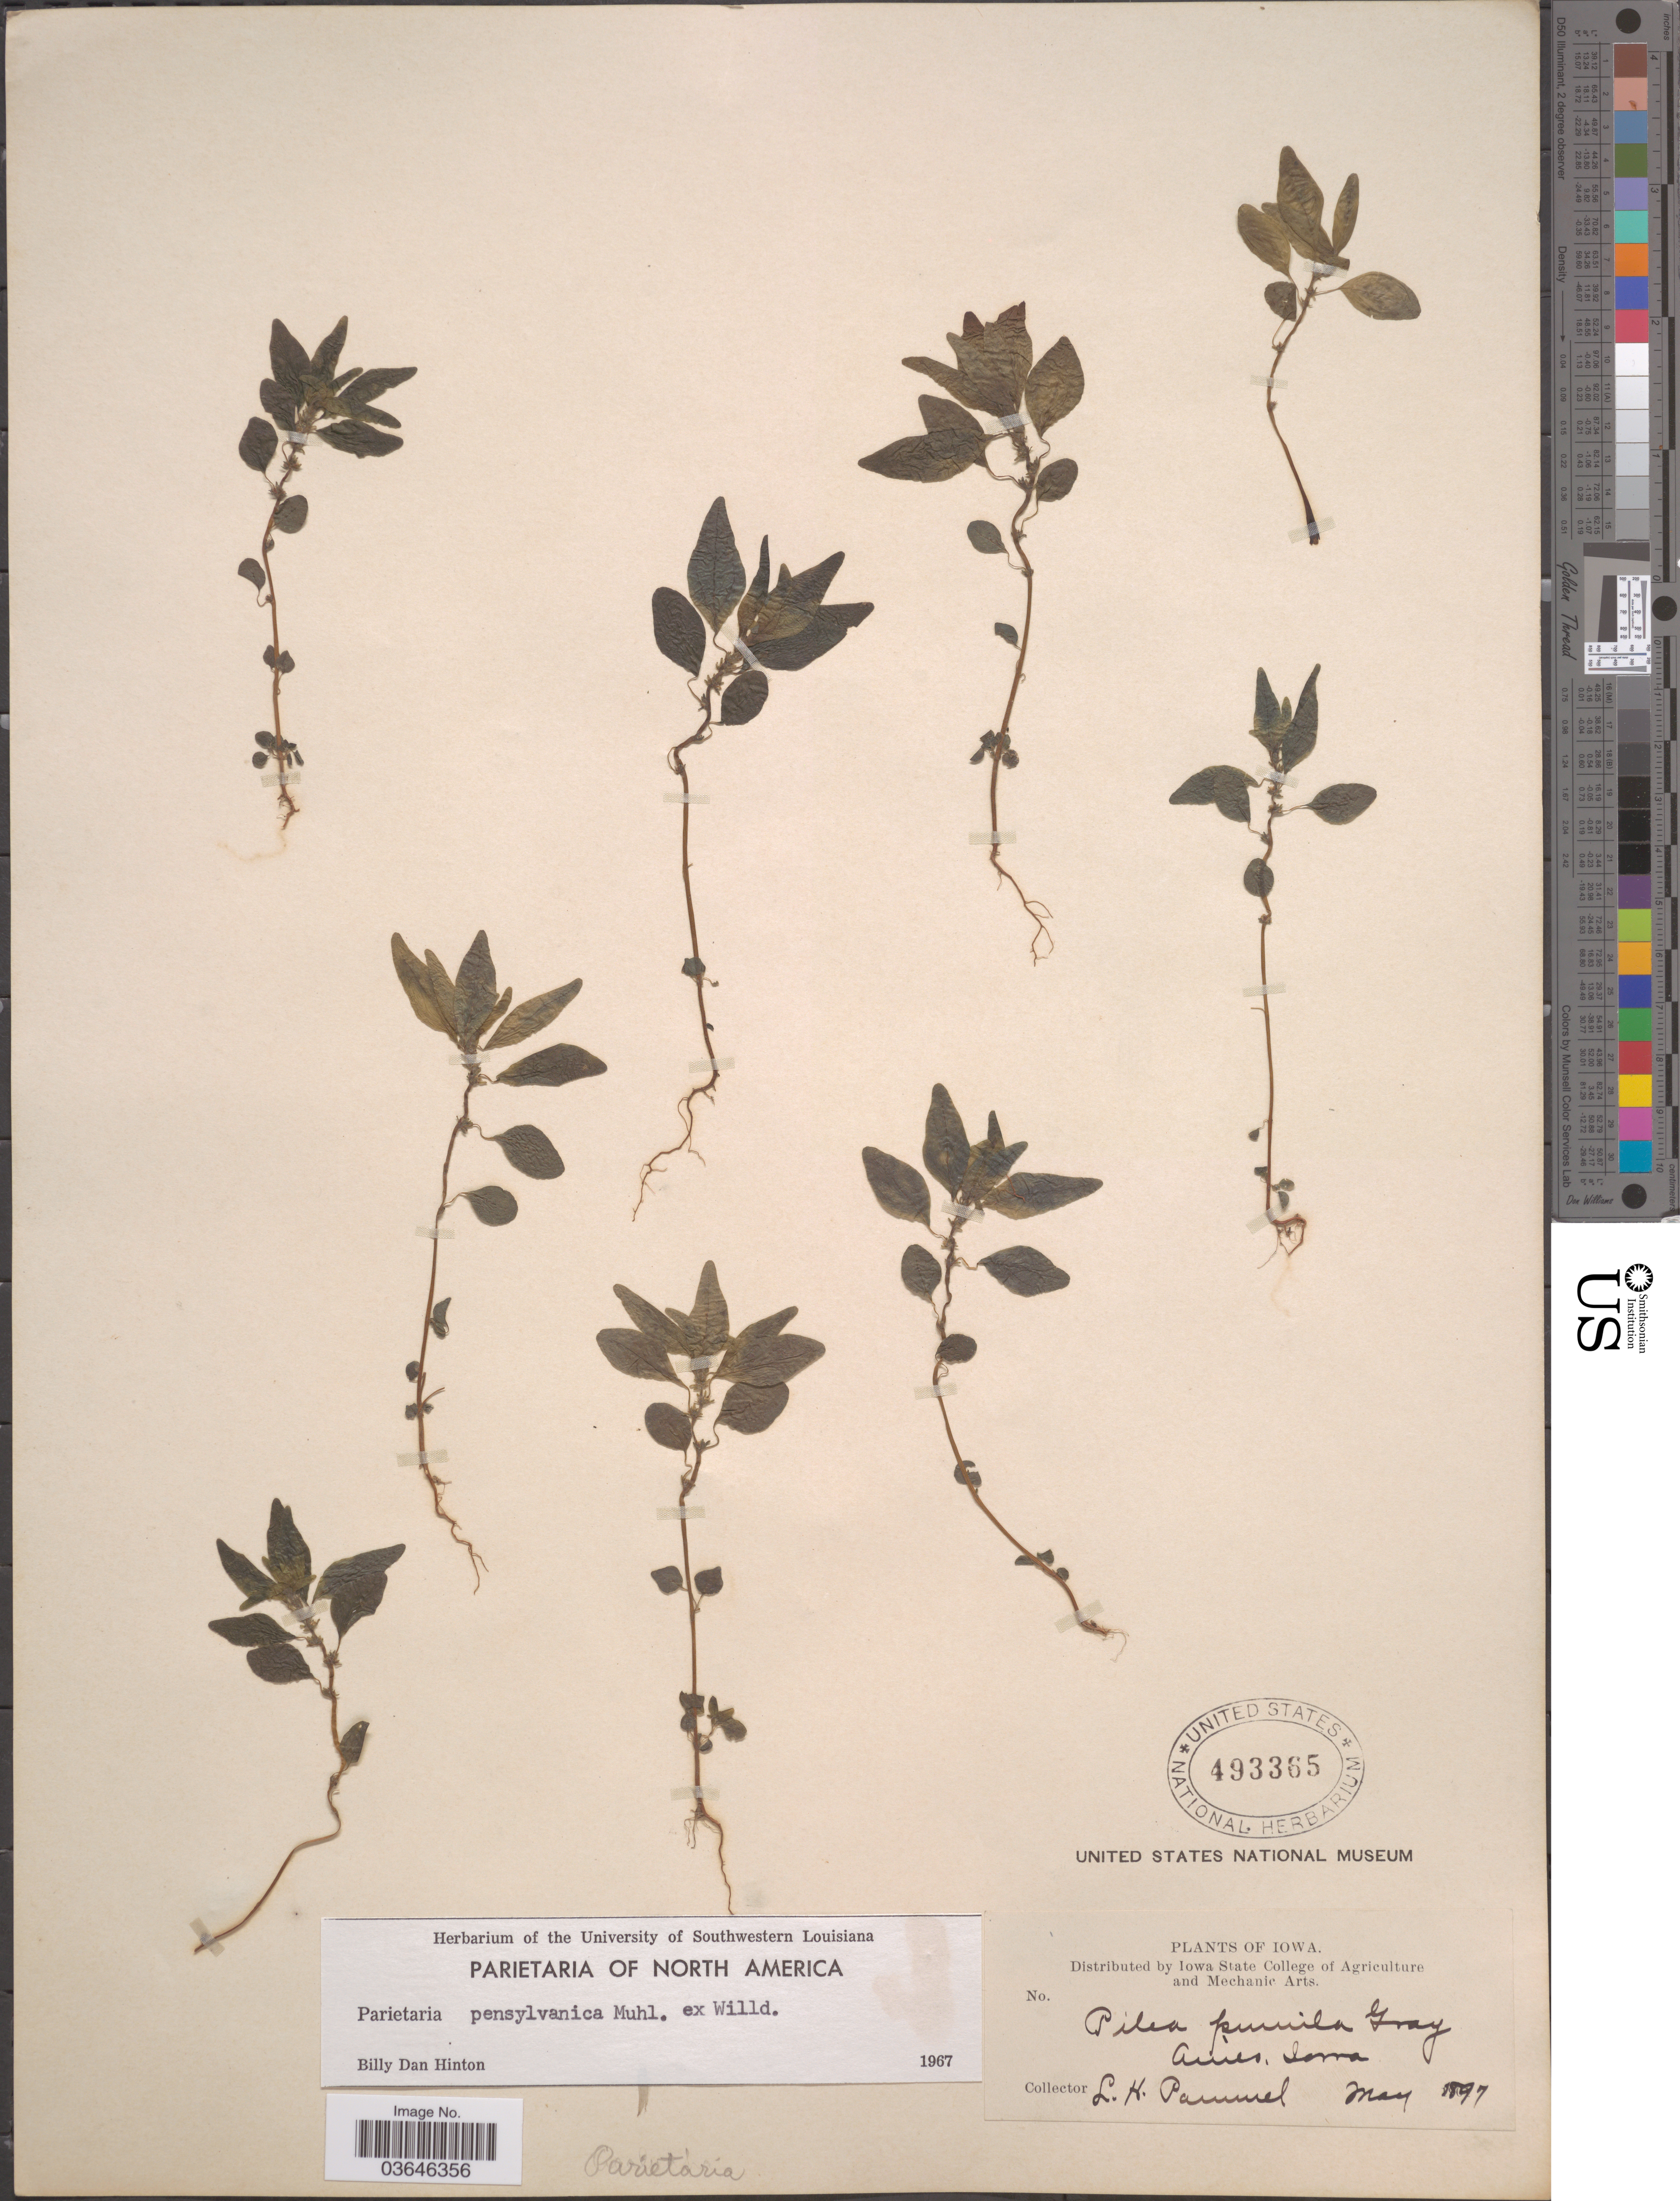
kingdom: Plantae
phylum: Tracheophyta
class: Magnoliopsida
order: Rosales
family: Urticaceae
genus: Parietaria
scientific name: Parietaria pensylvanica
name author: Muhl. ex Willd.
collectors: L. Pammel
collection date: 1897-05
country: United States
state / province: Iowa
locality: Ames.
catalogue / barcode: US 493365